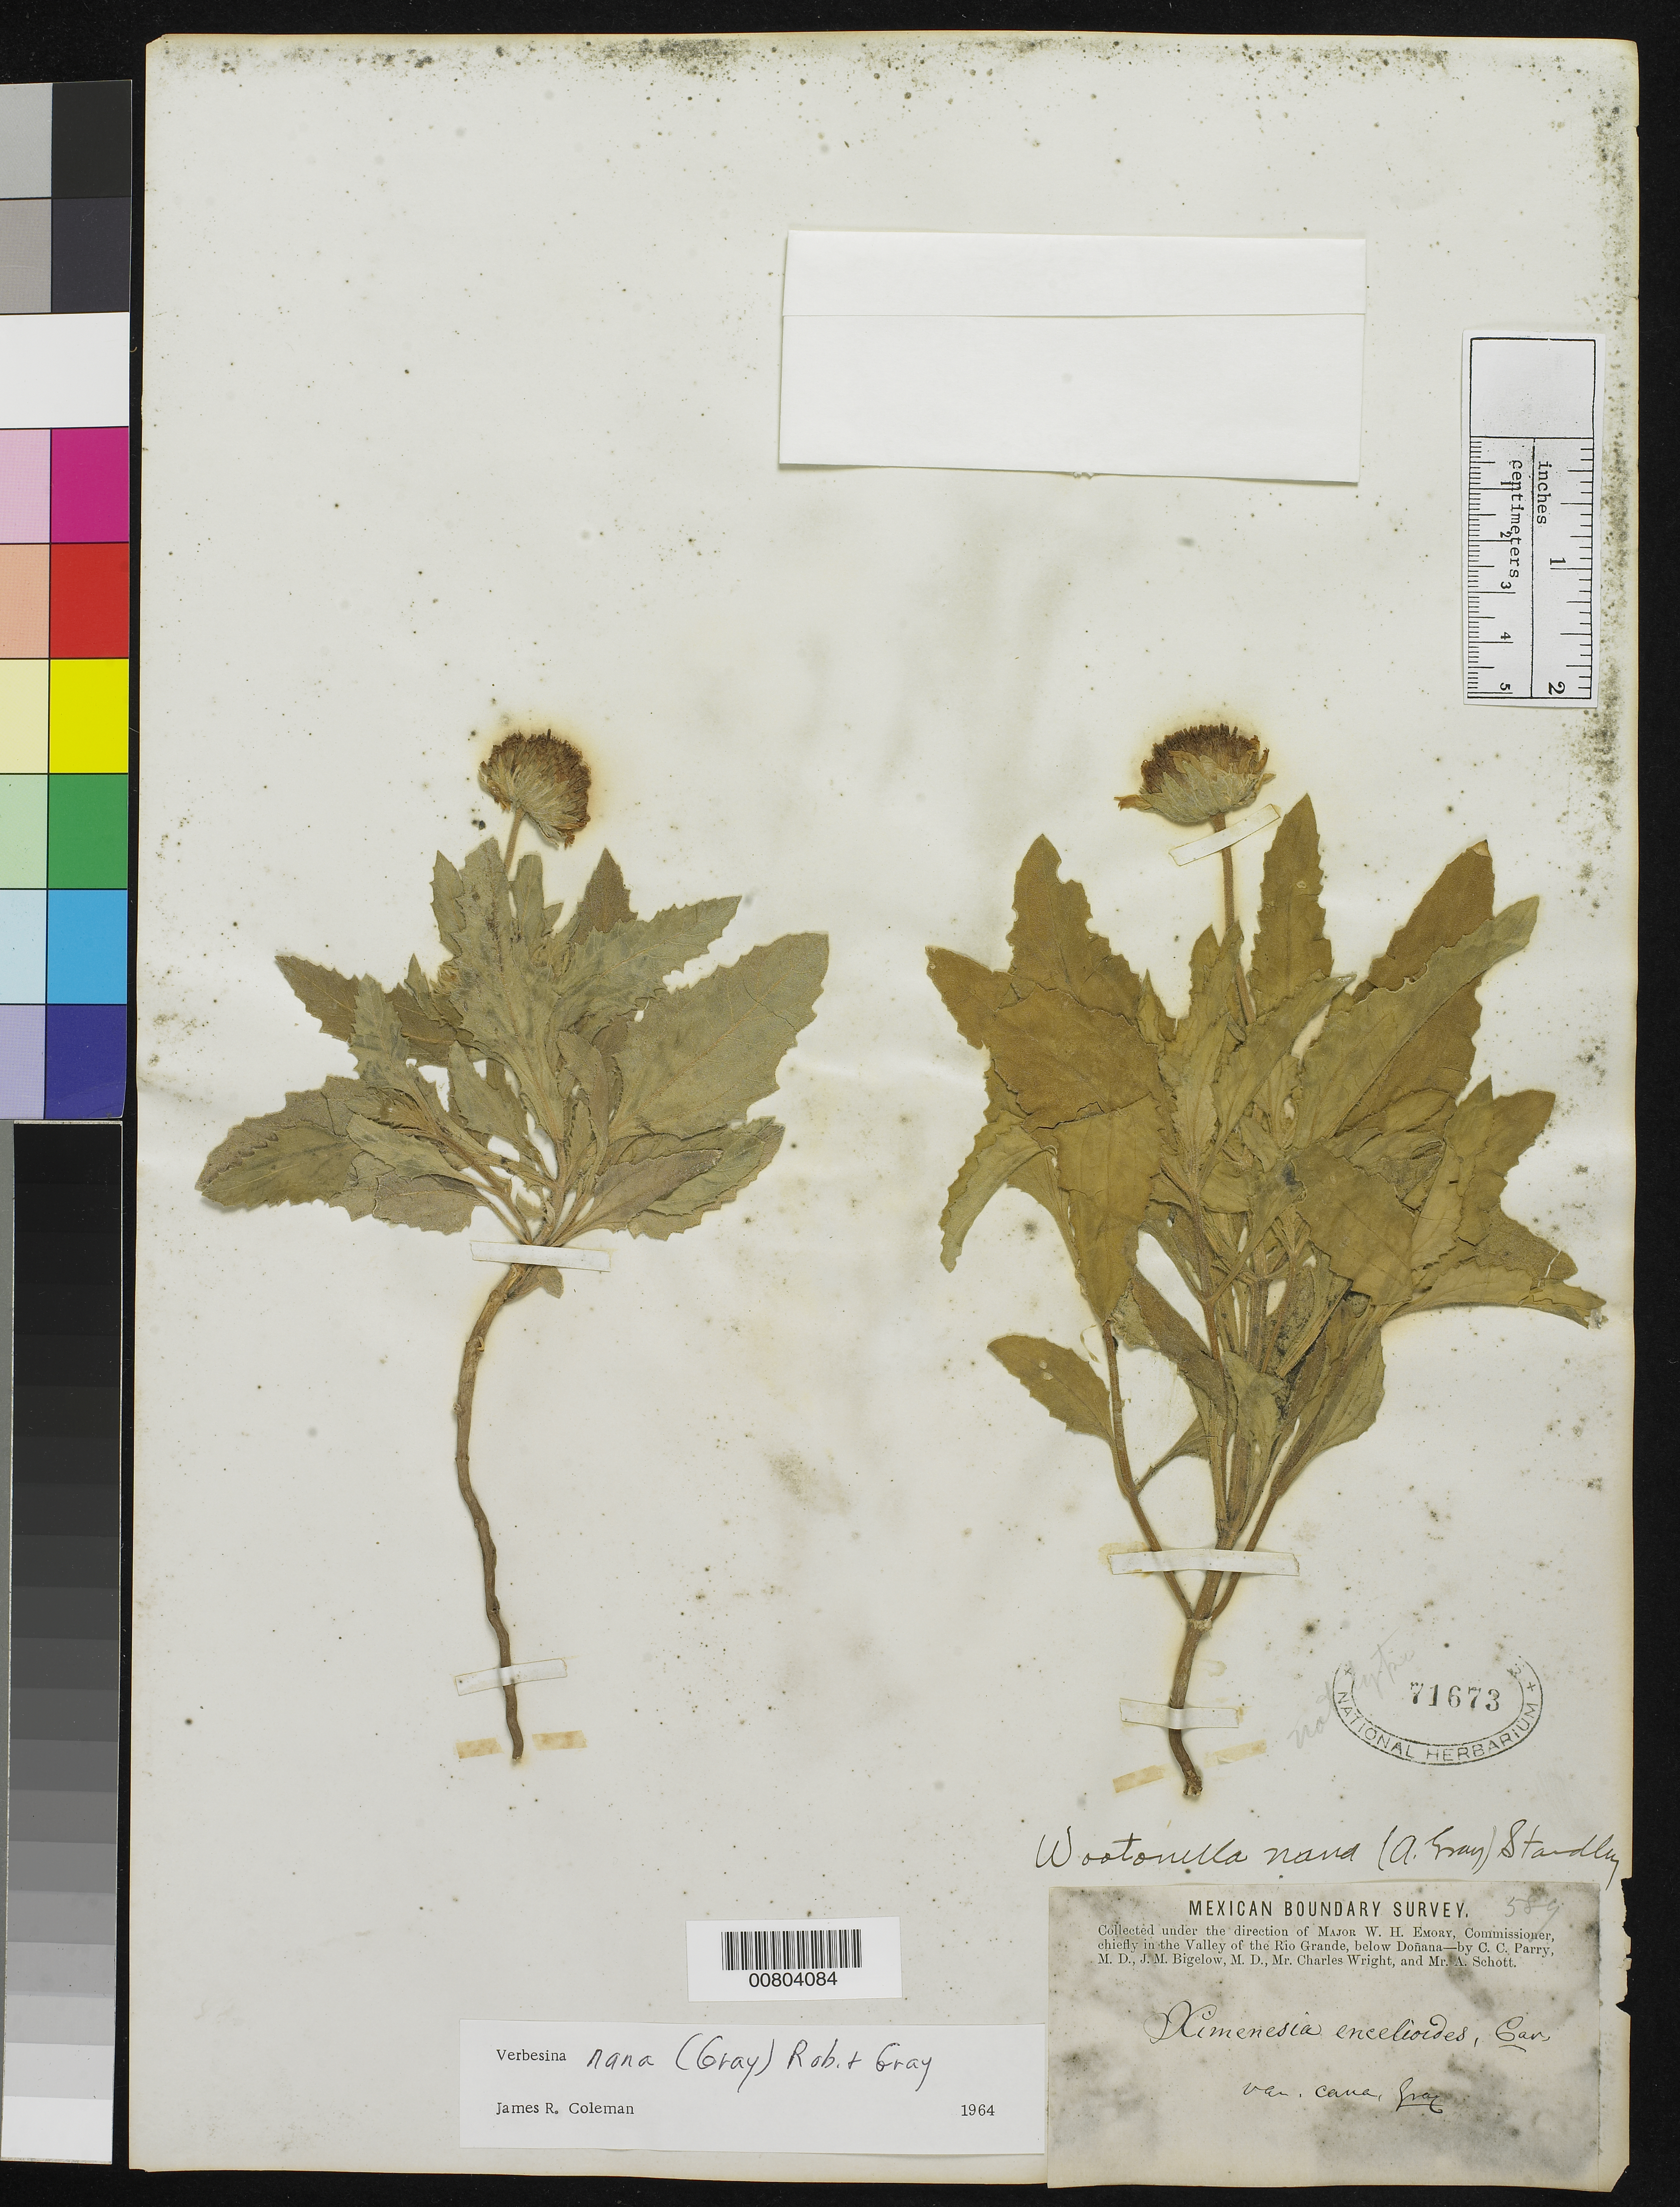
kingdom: Plantae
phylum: Tracheophyta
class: Magnoliopsida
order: Asterales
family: Asteraceae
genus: Verbesina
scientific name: Verbesina nana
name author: (A. Gray) B.L. Rob. & Greenm.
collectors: C. C. Parry, J. M. Bigelow, C. Wright & A. C. V. Schott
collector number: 589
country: United States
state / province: New Mexico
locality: Valley of the Rio Grande, below Doñana, New Mexico.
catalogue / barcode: US 71673